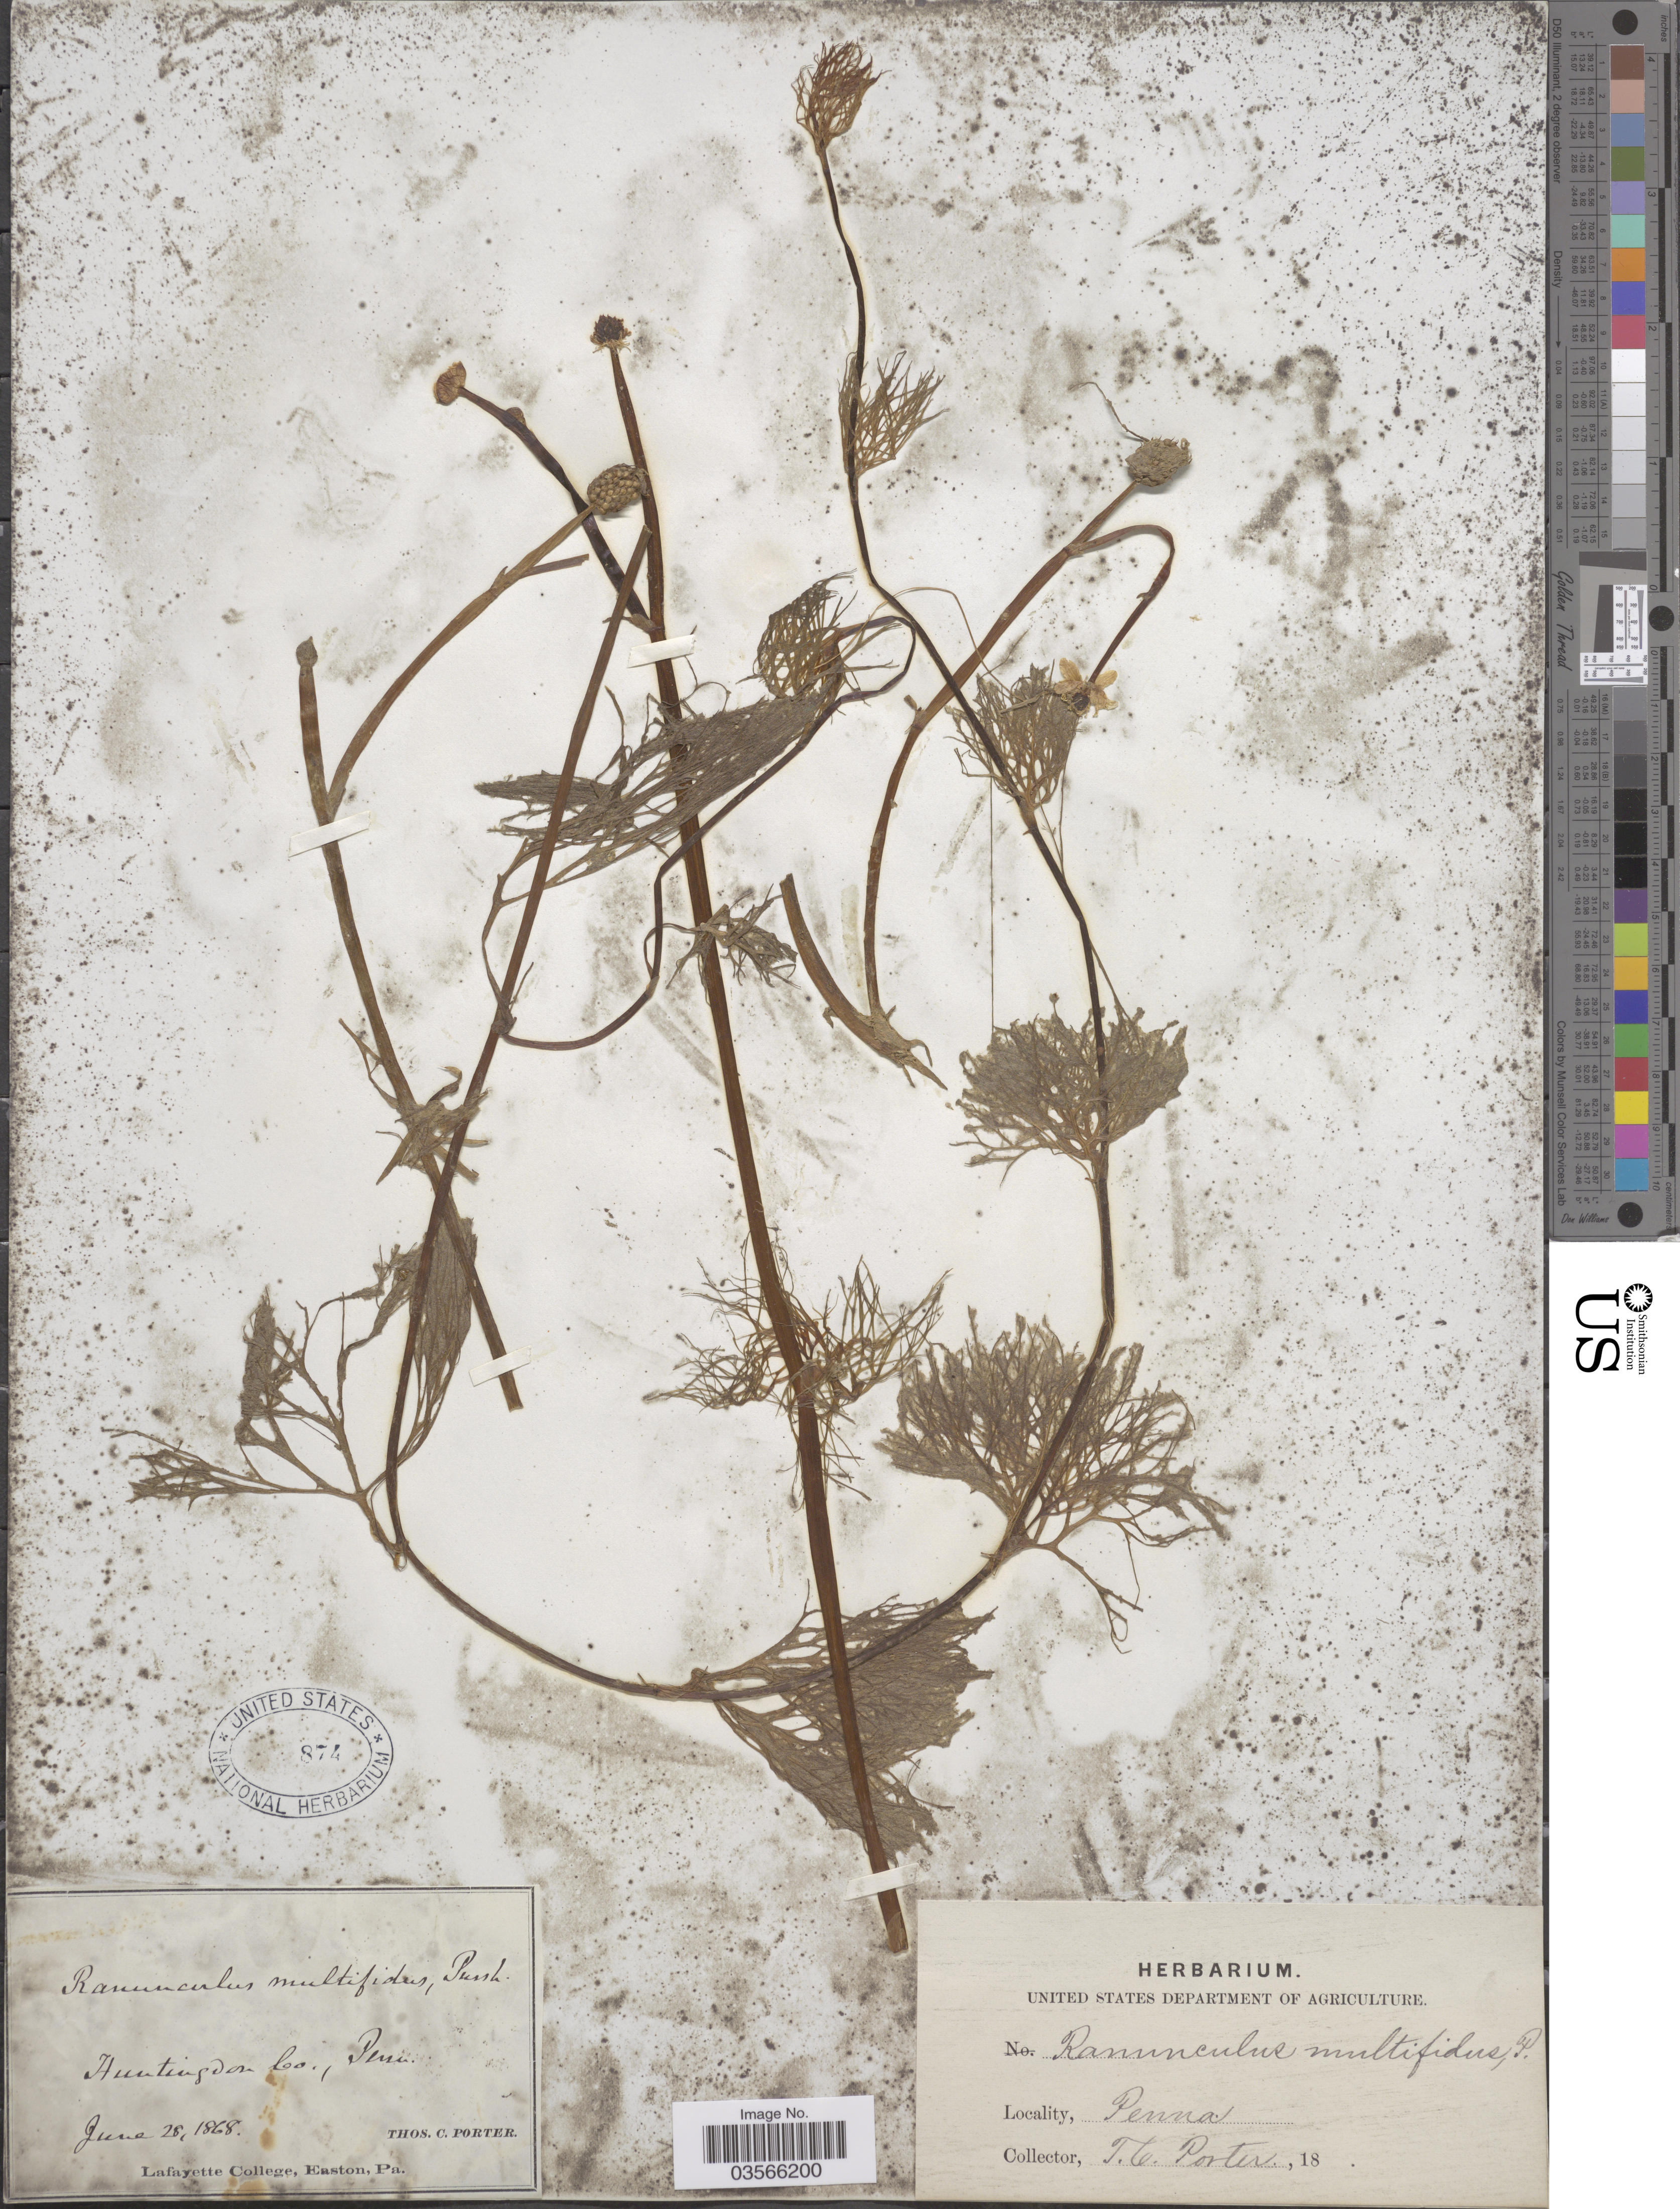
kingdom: Plantae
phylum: Tracheophyta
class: Magnoliopsida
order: Ranunculales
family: Ranunculaceae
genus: Ranunculus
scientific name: Ranunculus flabellaris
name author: Raf.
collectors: T. Porter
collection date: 1868-06-28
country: United States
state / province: Pennsylvania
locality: Huntington Co.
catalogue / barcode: US 874